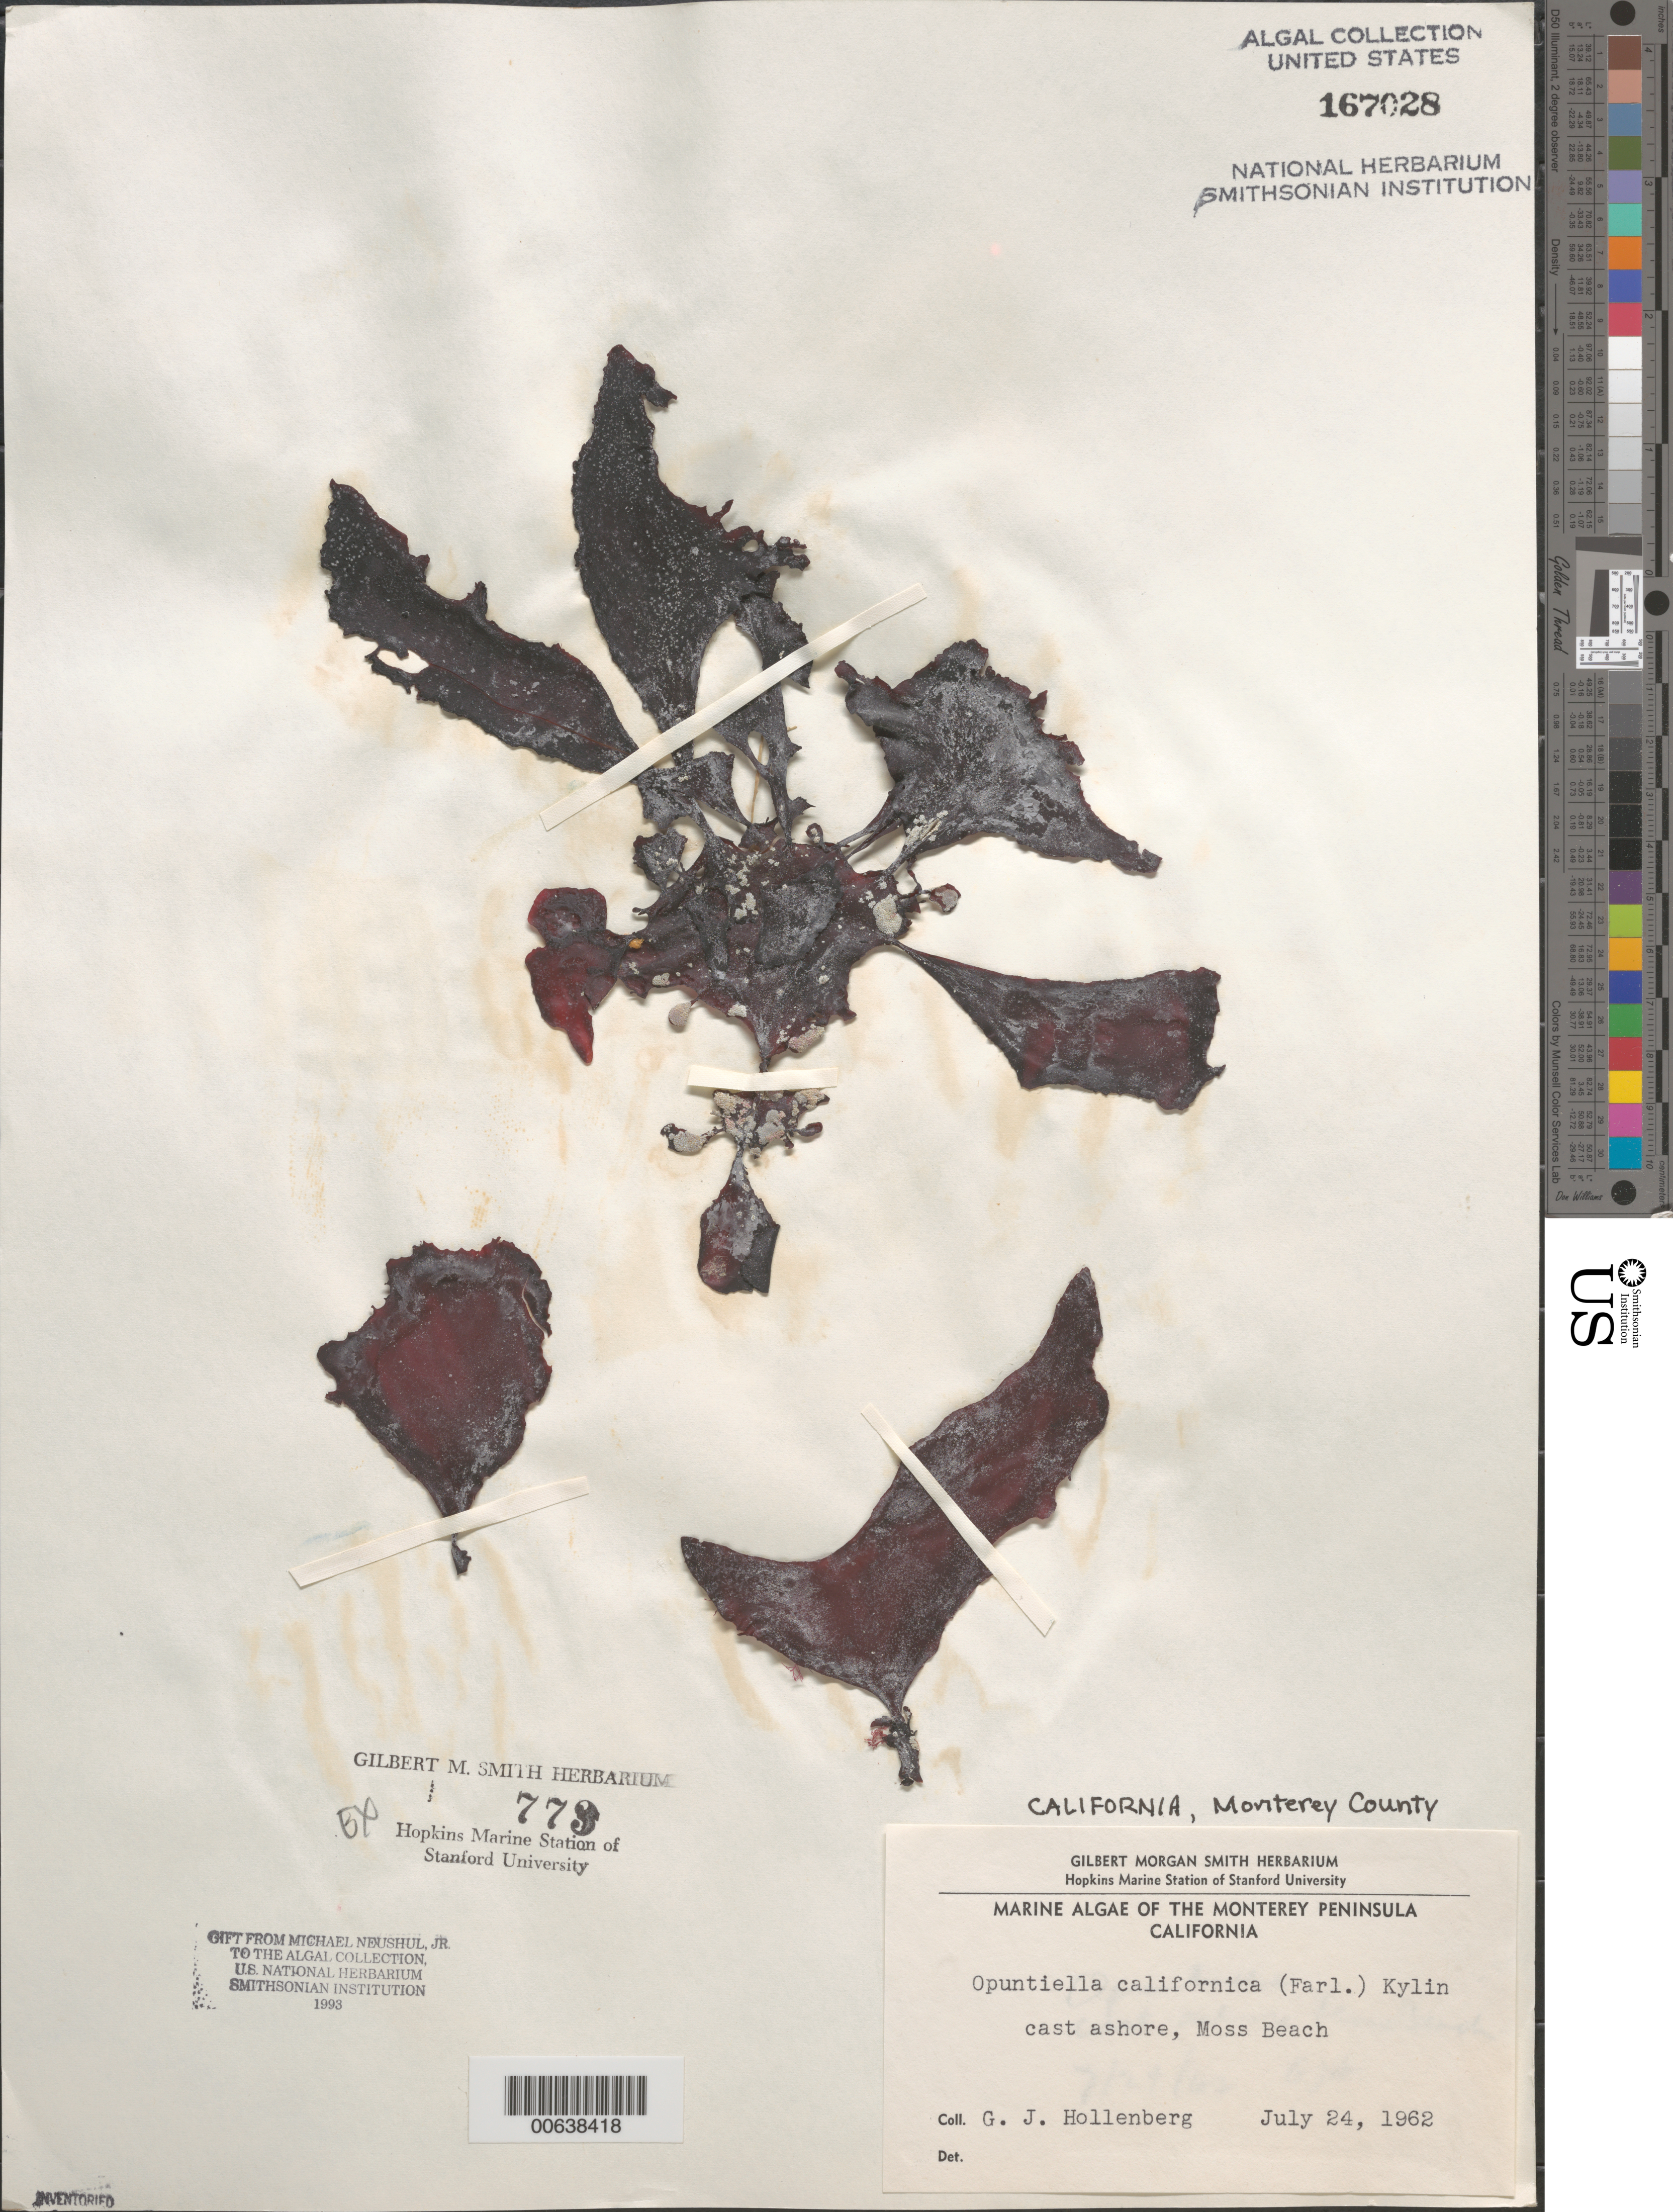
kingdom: Plantae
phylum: Rhodophyta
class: Florideophyceae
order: Gigartinales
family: Furcellariaceae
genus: Opuntiella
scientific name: Opuntiella californica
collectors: G. Hollenberg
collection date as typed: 24 Jul 1962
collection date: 1962-07-24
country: United States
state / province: California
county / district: Monterey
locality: Moss Beach, Monterey Peninsula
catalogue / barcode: US 167028